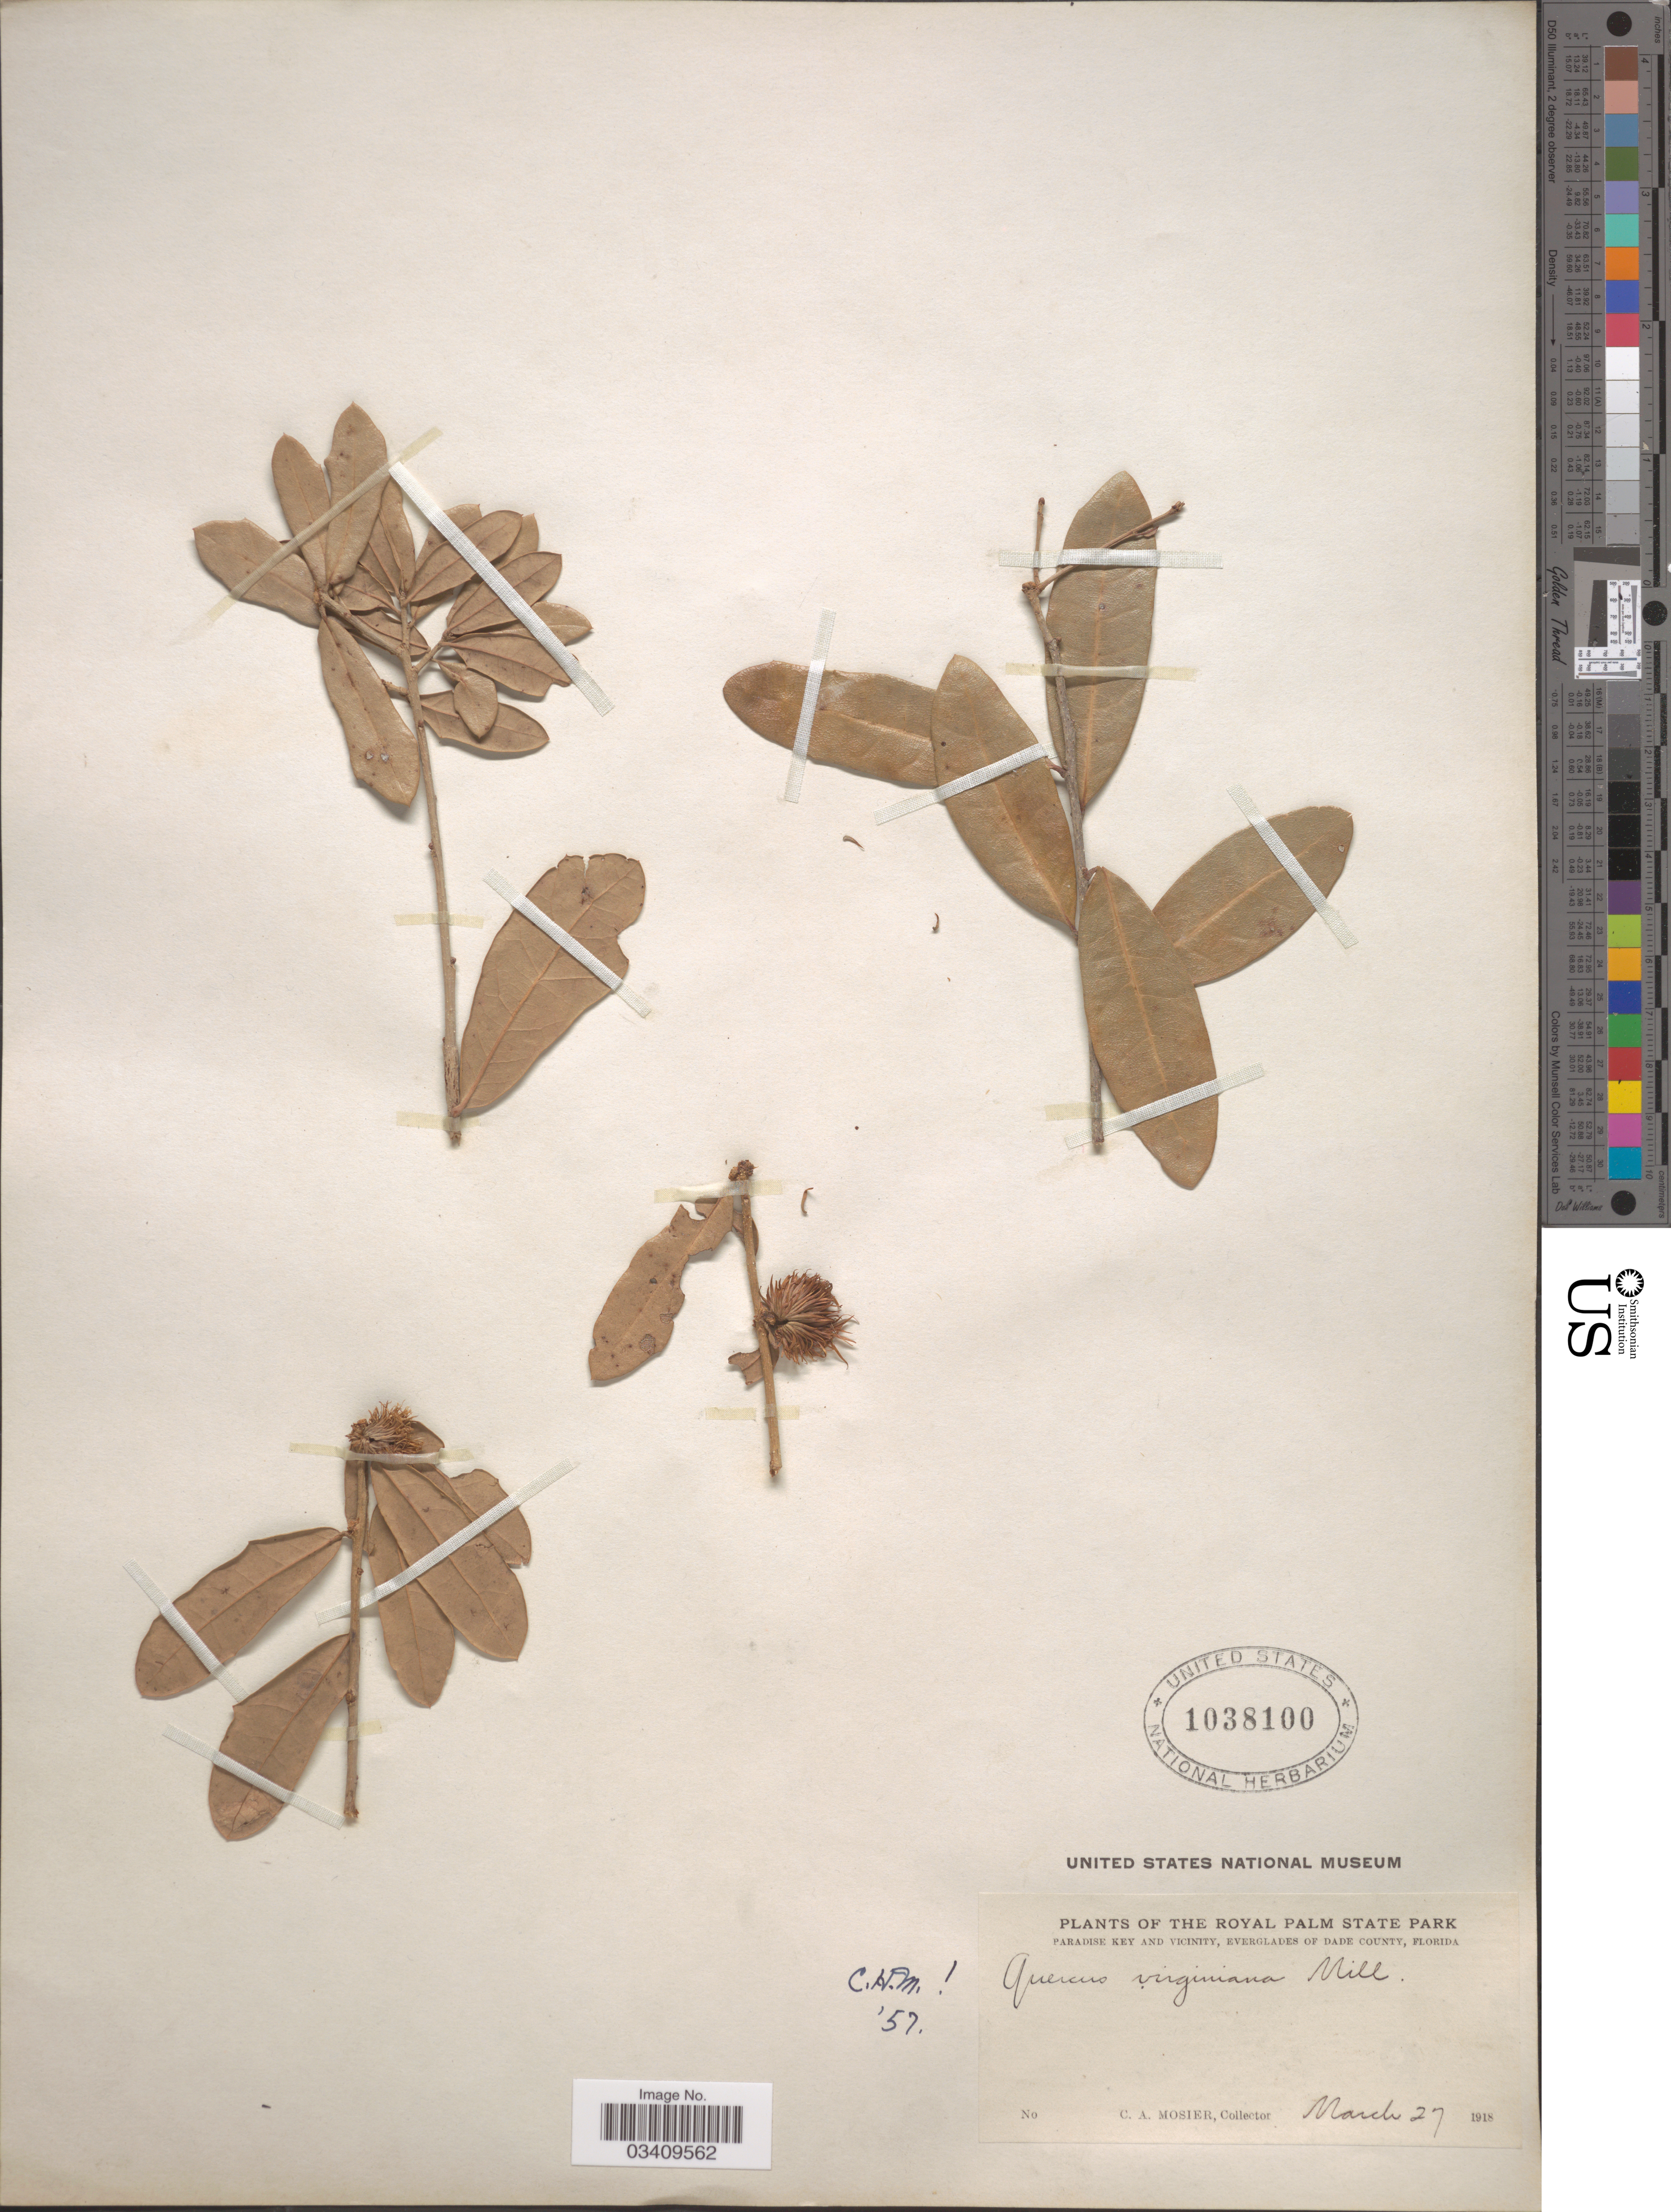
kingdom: Plantae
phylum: Tracheophyta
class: Magnoliopsida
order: Fagales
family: Fagaceae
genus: Quercus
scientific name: Quercus virginiana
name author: Mill.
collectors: C. A. Mosier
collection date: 1918-03-27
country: United States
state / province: Florida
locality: The Royal Palm State Park. Paradise Key and vicinity, Everglades of Dade County.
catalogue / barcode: US 1038100